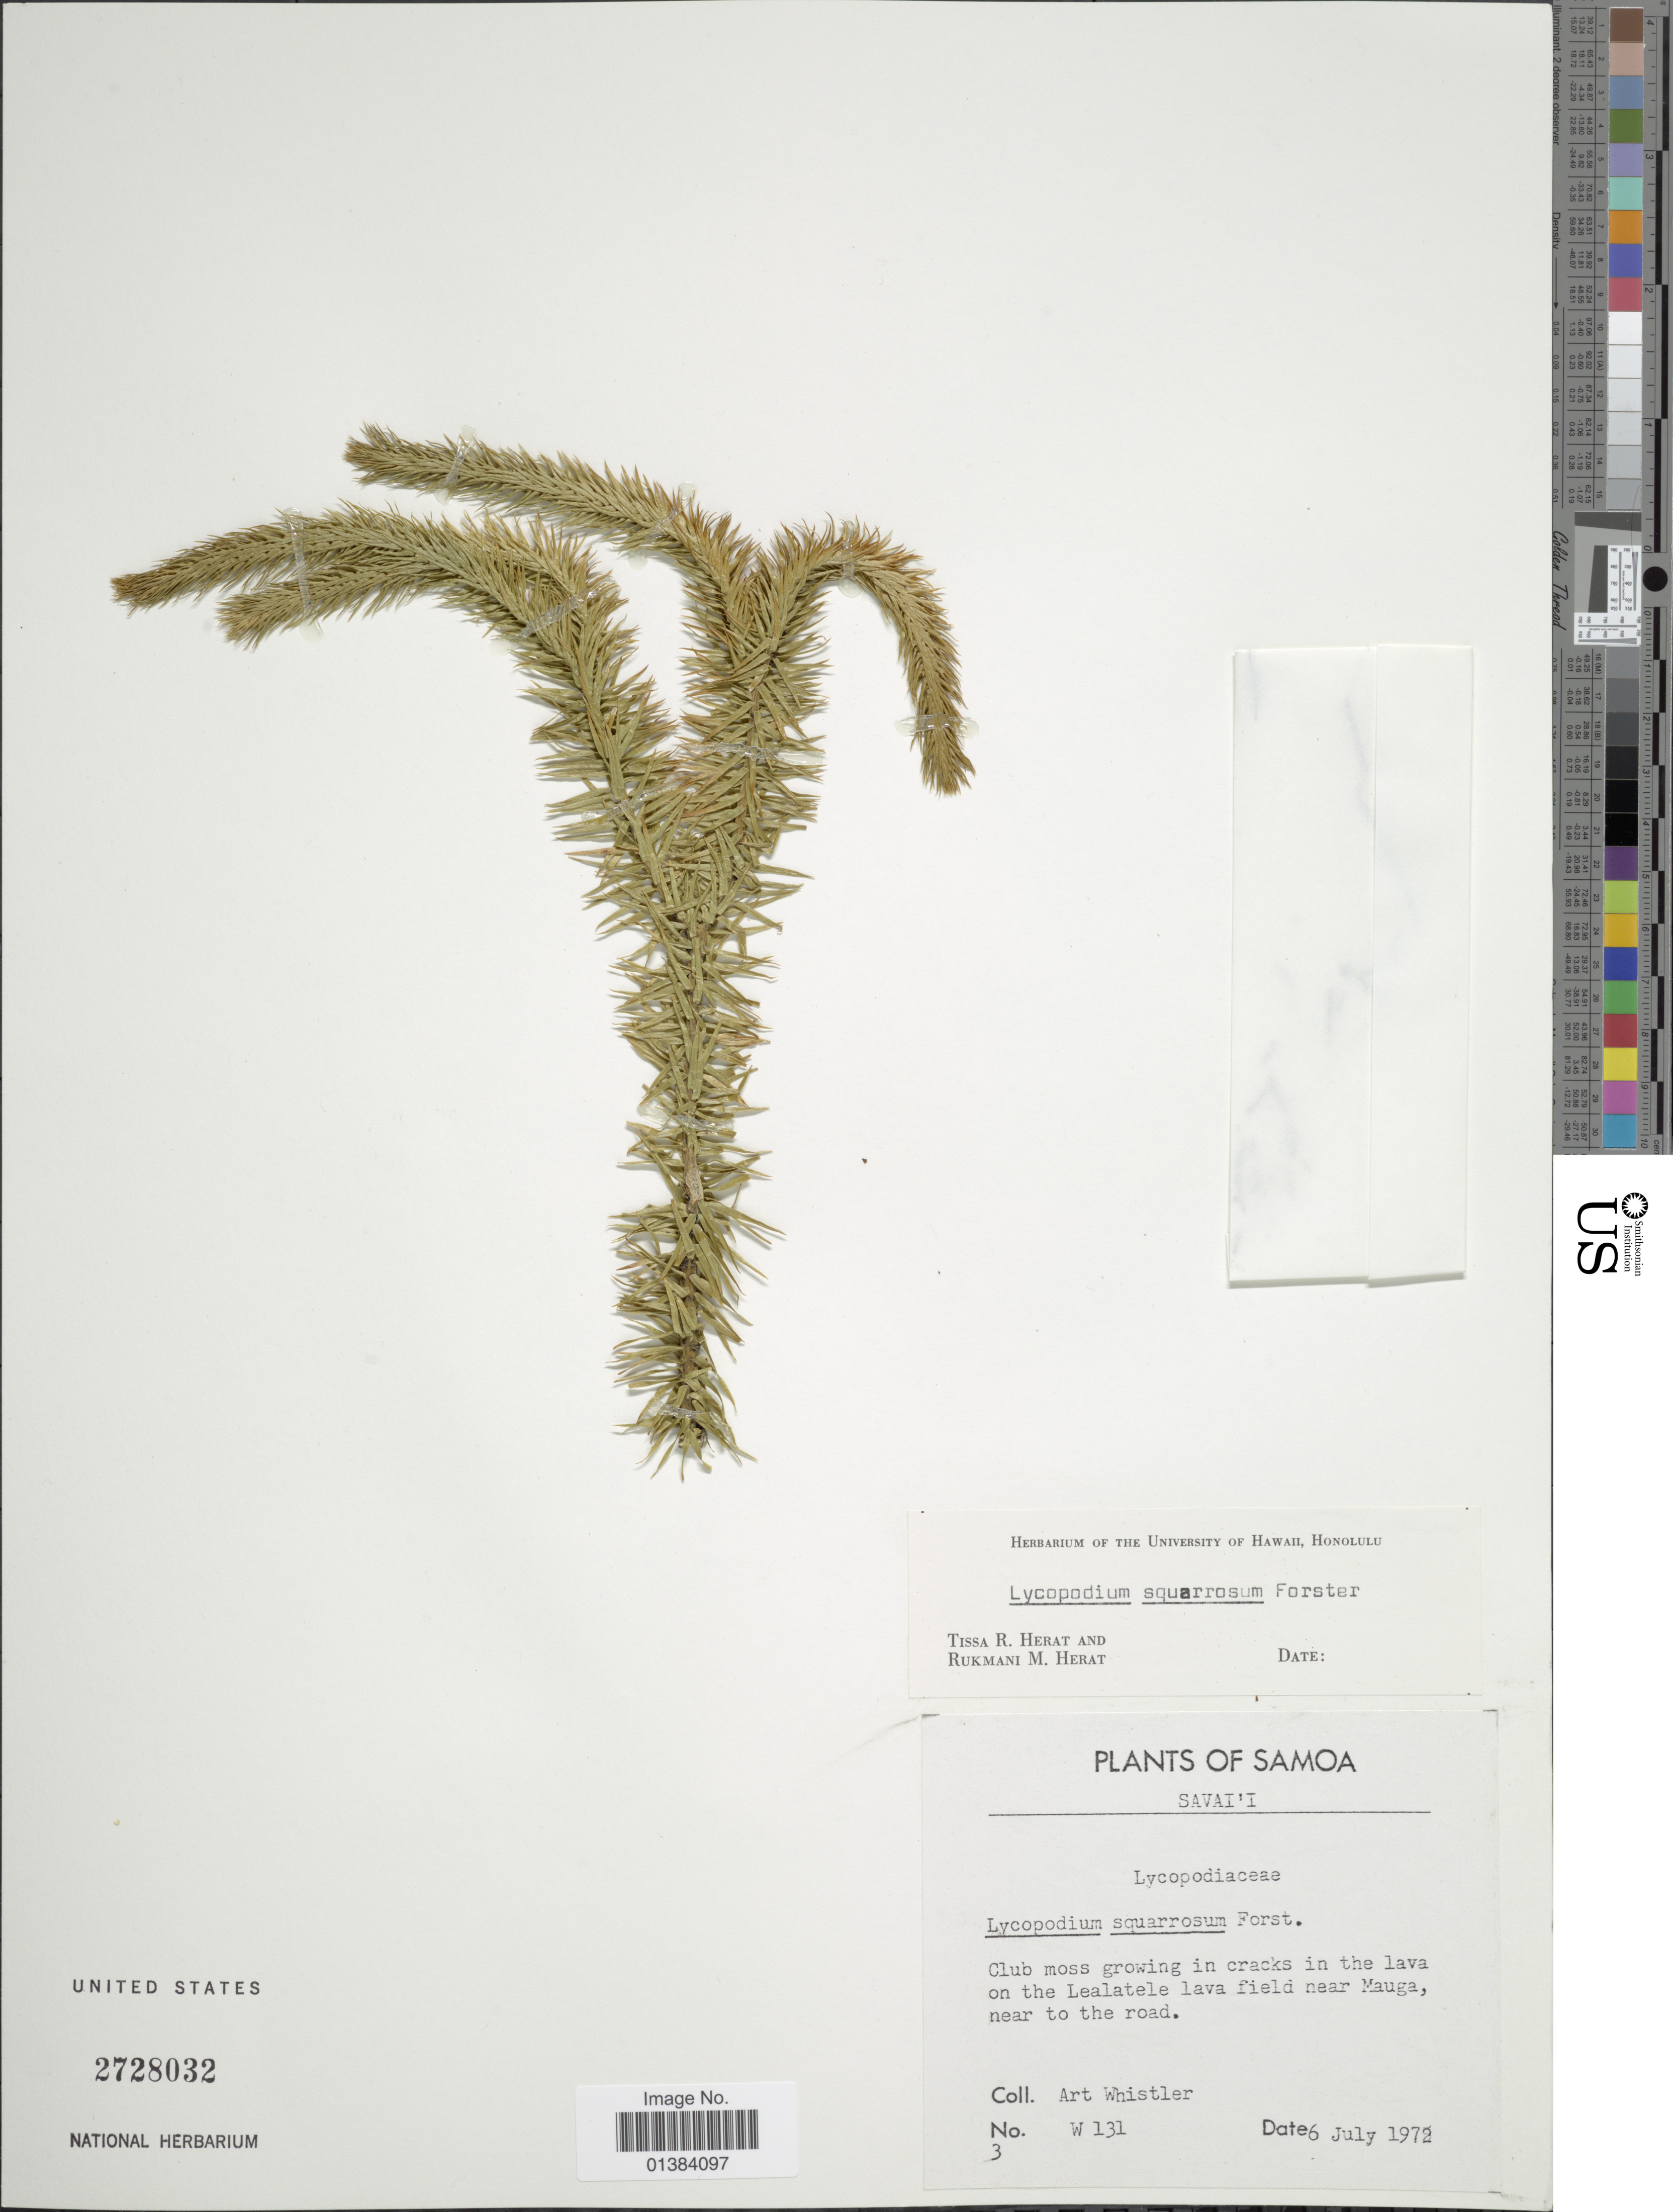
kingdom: Plantae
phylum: Tracheophyta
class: Lycopodiopsida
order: Lycopodiales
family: Lycopodiaceae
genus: Phlegmariurus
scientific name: Phlegmariurus squarrosus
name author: (G. Forst.) Á. Löve & D. Löve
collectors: A. Whistler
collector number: W 131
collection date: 1972-07-06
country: Samoa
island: Savai'i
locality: Club moss moss growing in cracks in the lava on the Lealatele lava field near Mauga near to the road.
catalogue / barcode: US 2728032